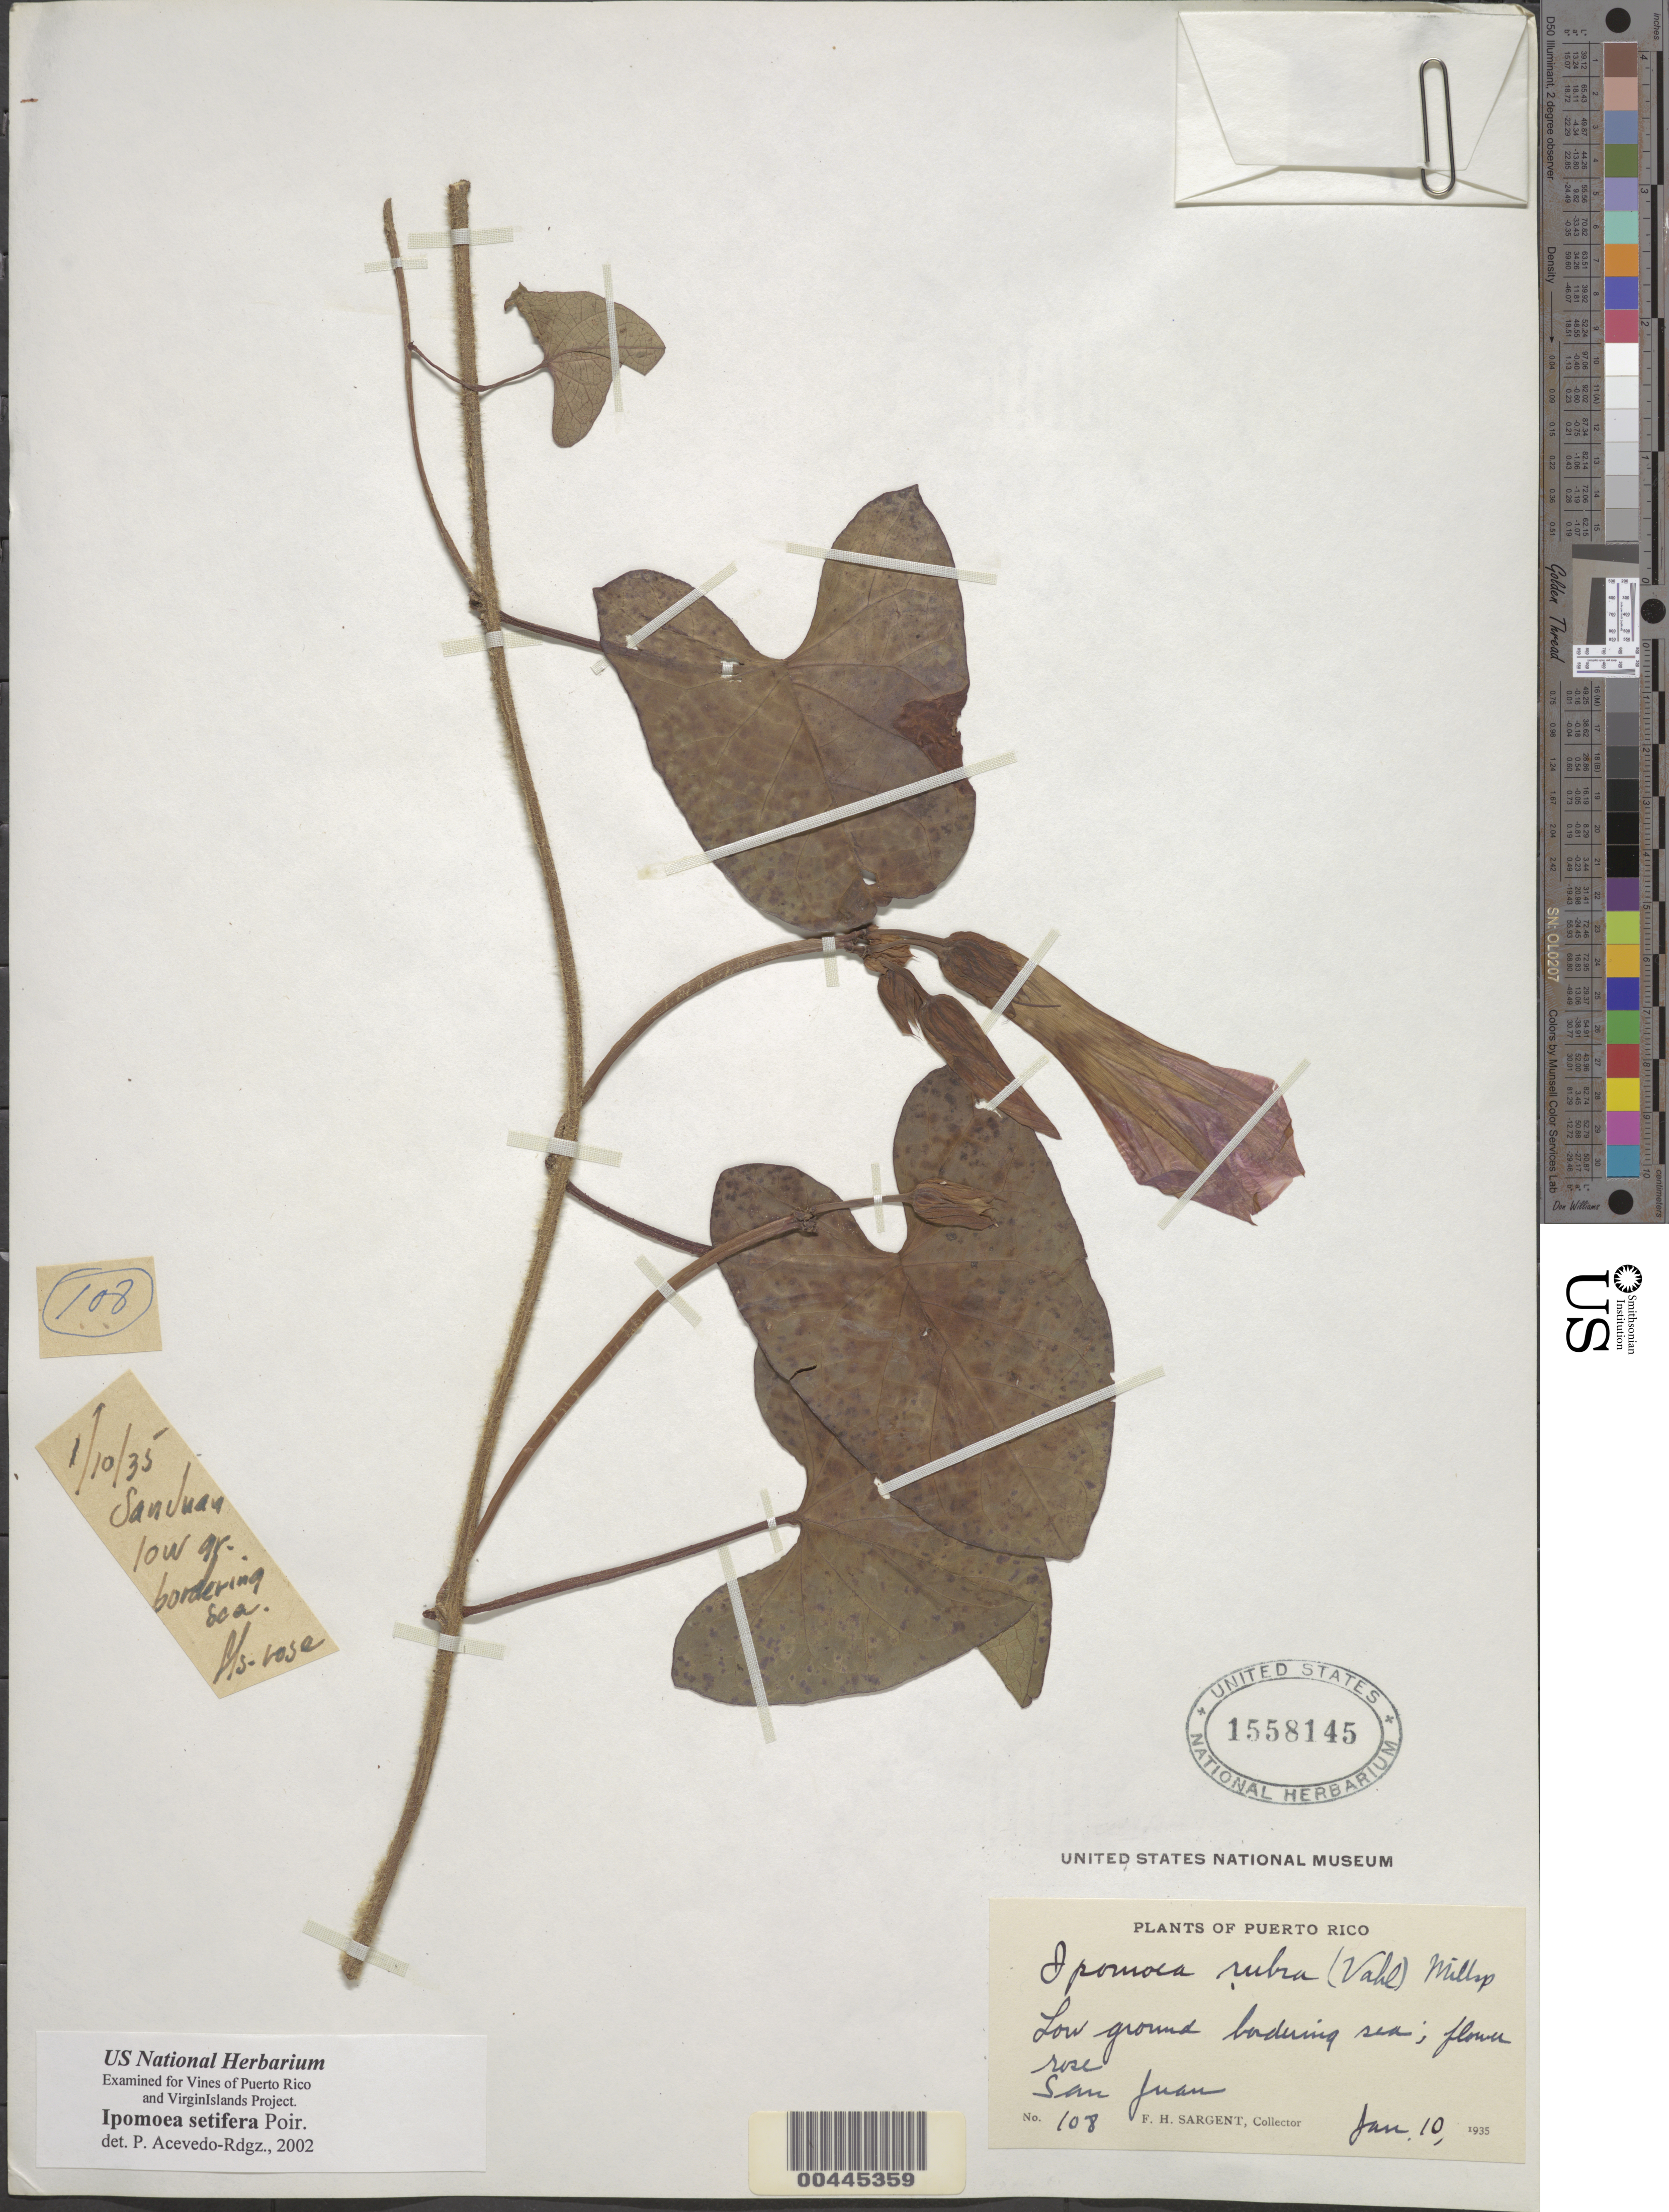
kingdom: Plantae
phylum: Tracheophyta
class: Magnoliopsida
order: Solanales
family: Convolvulaceae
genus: Ipomoea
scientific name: Ipomoea setifera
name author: Poir.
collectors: F. H. Sargent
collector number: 108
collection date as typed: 10 Jan 1935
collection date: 1935-01-10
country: Puerto Rico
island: Greater Antilles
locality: San Juan. Low ground bordering sea.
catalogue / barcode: US 1558145